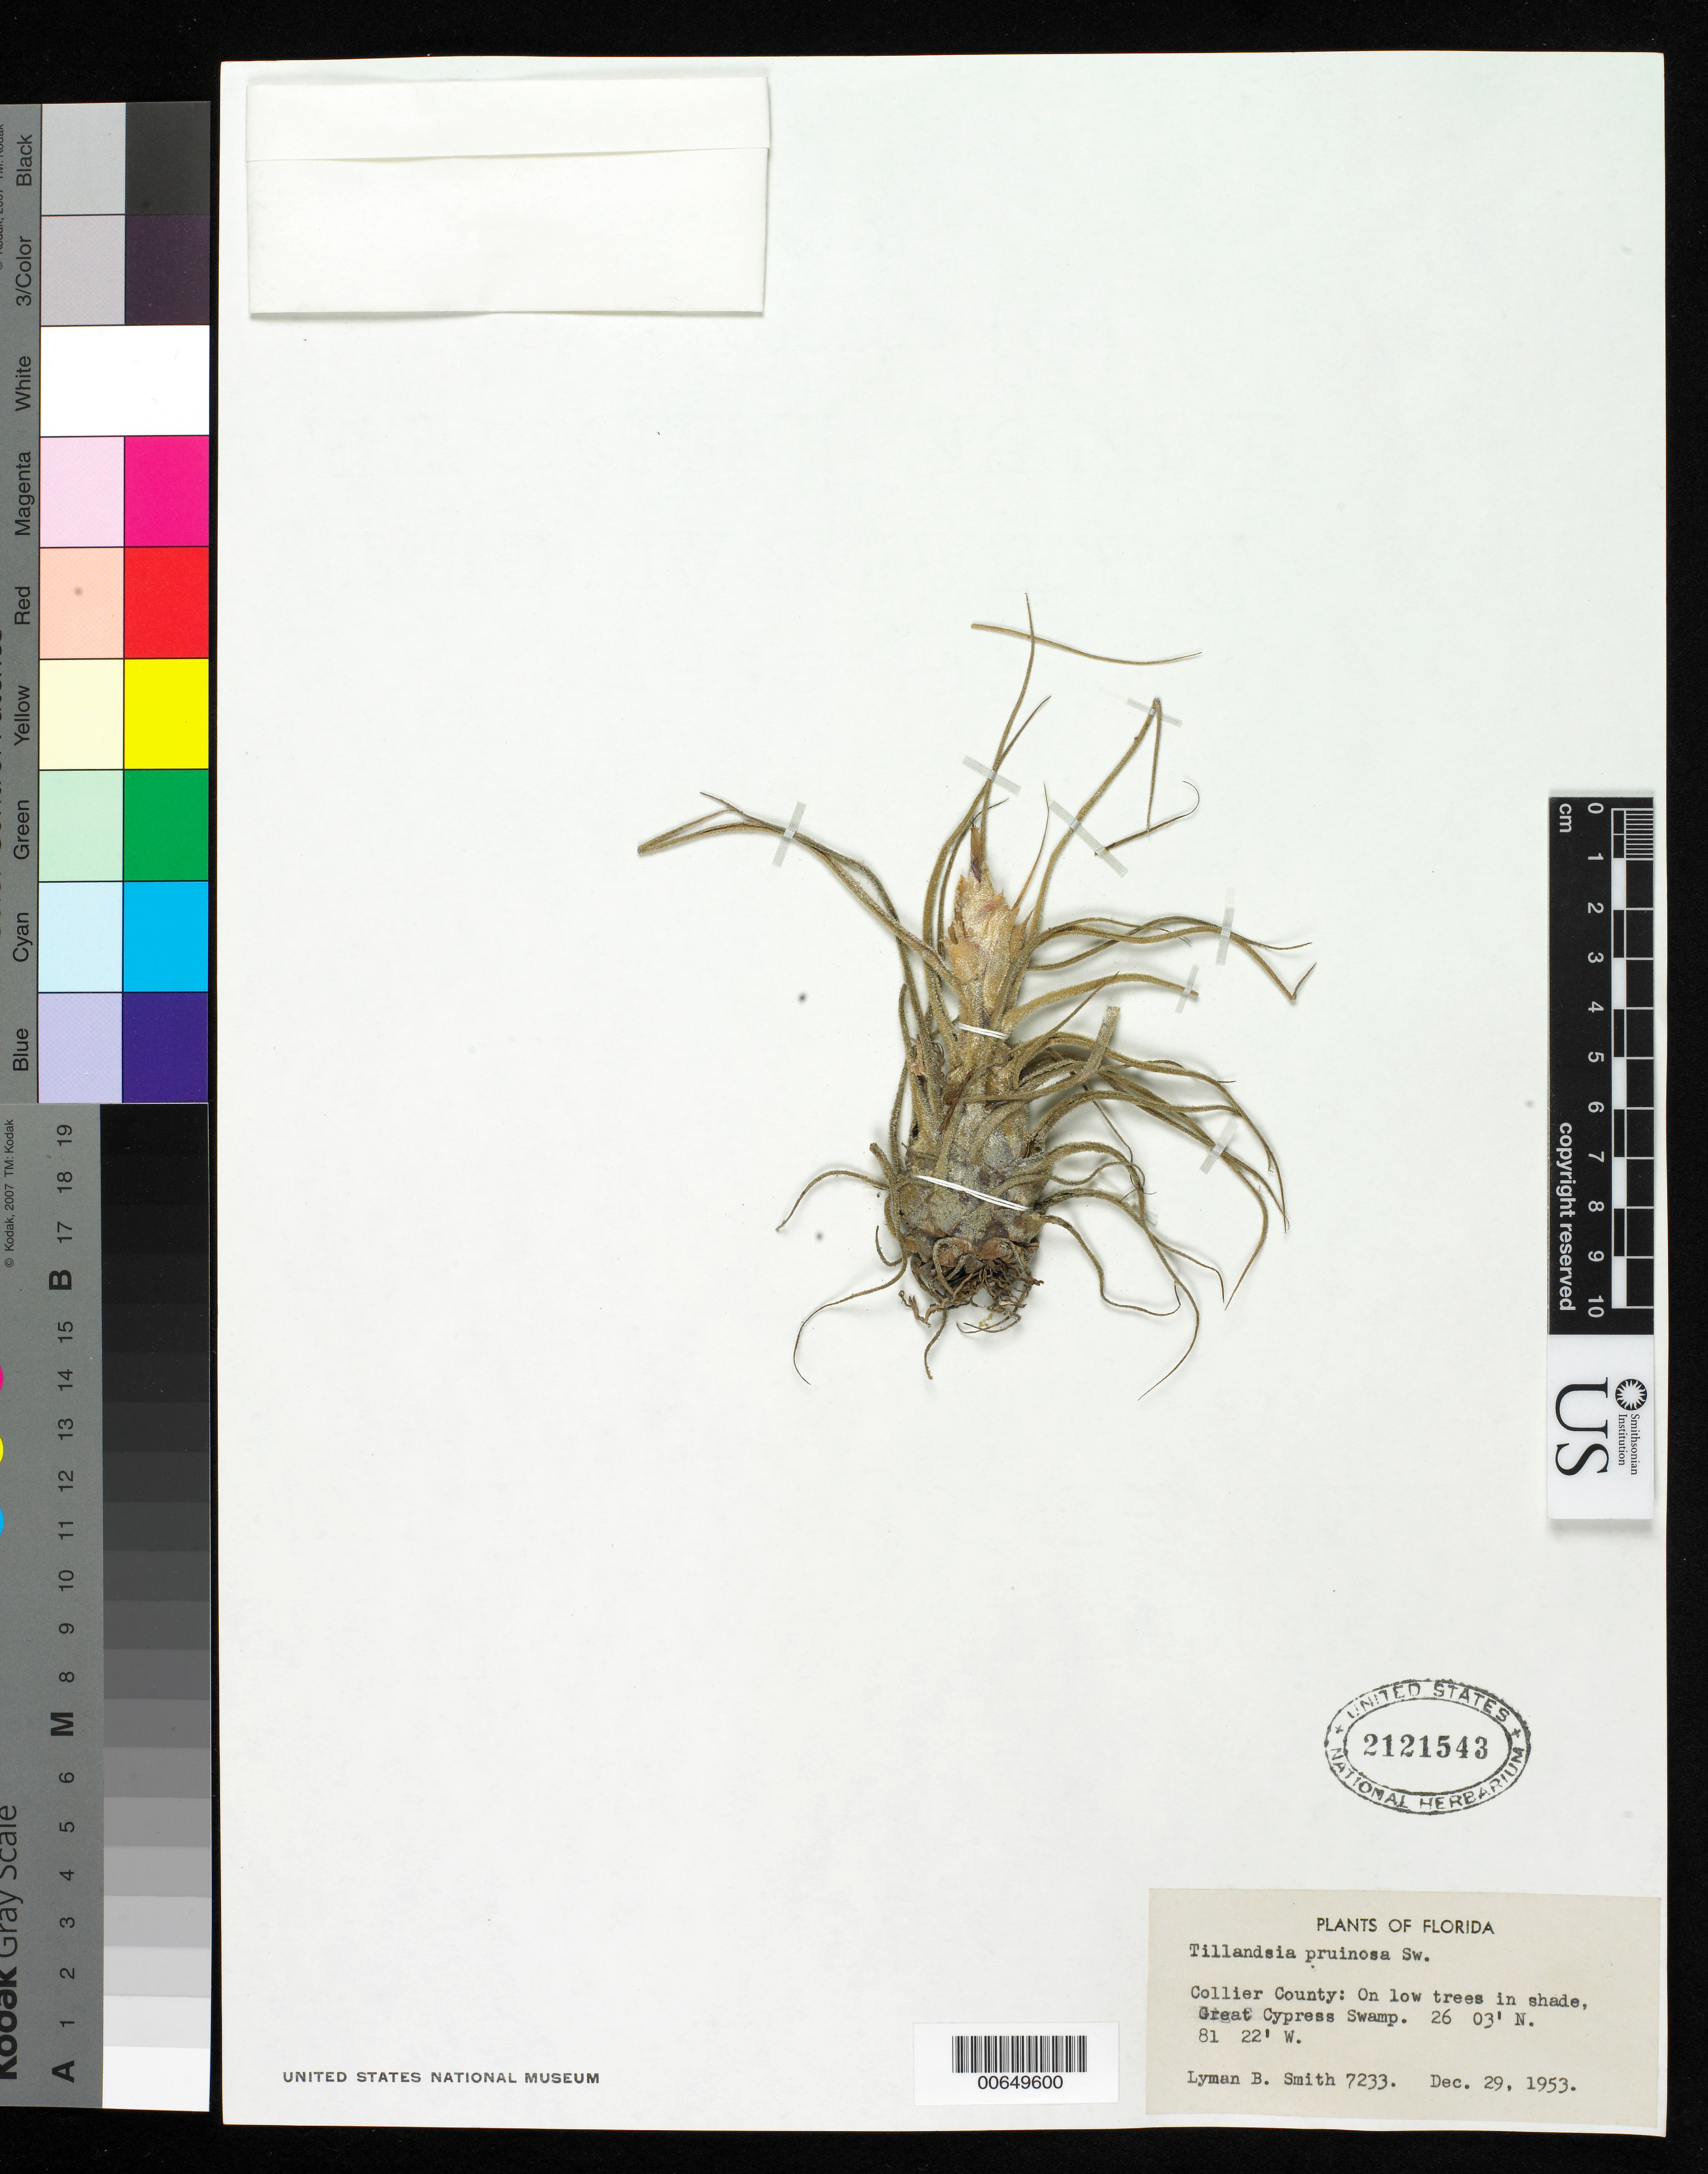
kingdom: Plantae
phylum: Tracheophyta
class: Liliopsida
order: Poales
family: Bromeliaceae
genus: Tillandsia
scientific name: Tillandsia pruinosa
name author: Sw.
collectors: L. Smith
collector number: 7233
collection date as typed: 29 Dec 1953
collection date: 1953-12-29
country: United States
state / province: Florida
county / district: Collier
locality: Great Cypress Swamp.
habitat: On low trees in shade.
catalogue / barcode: US 212543